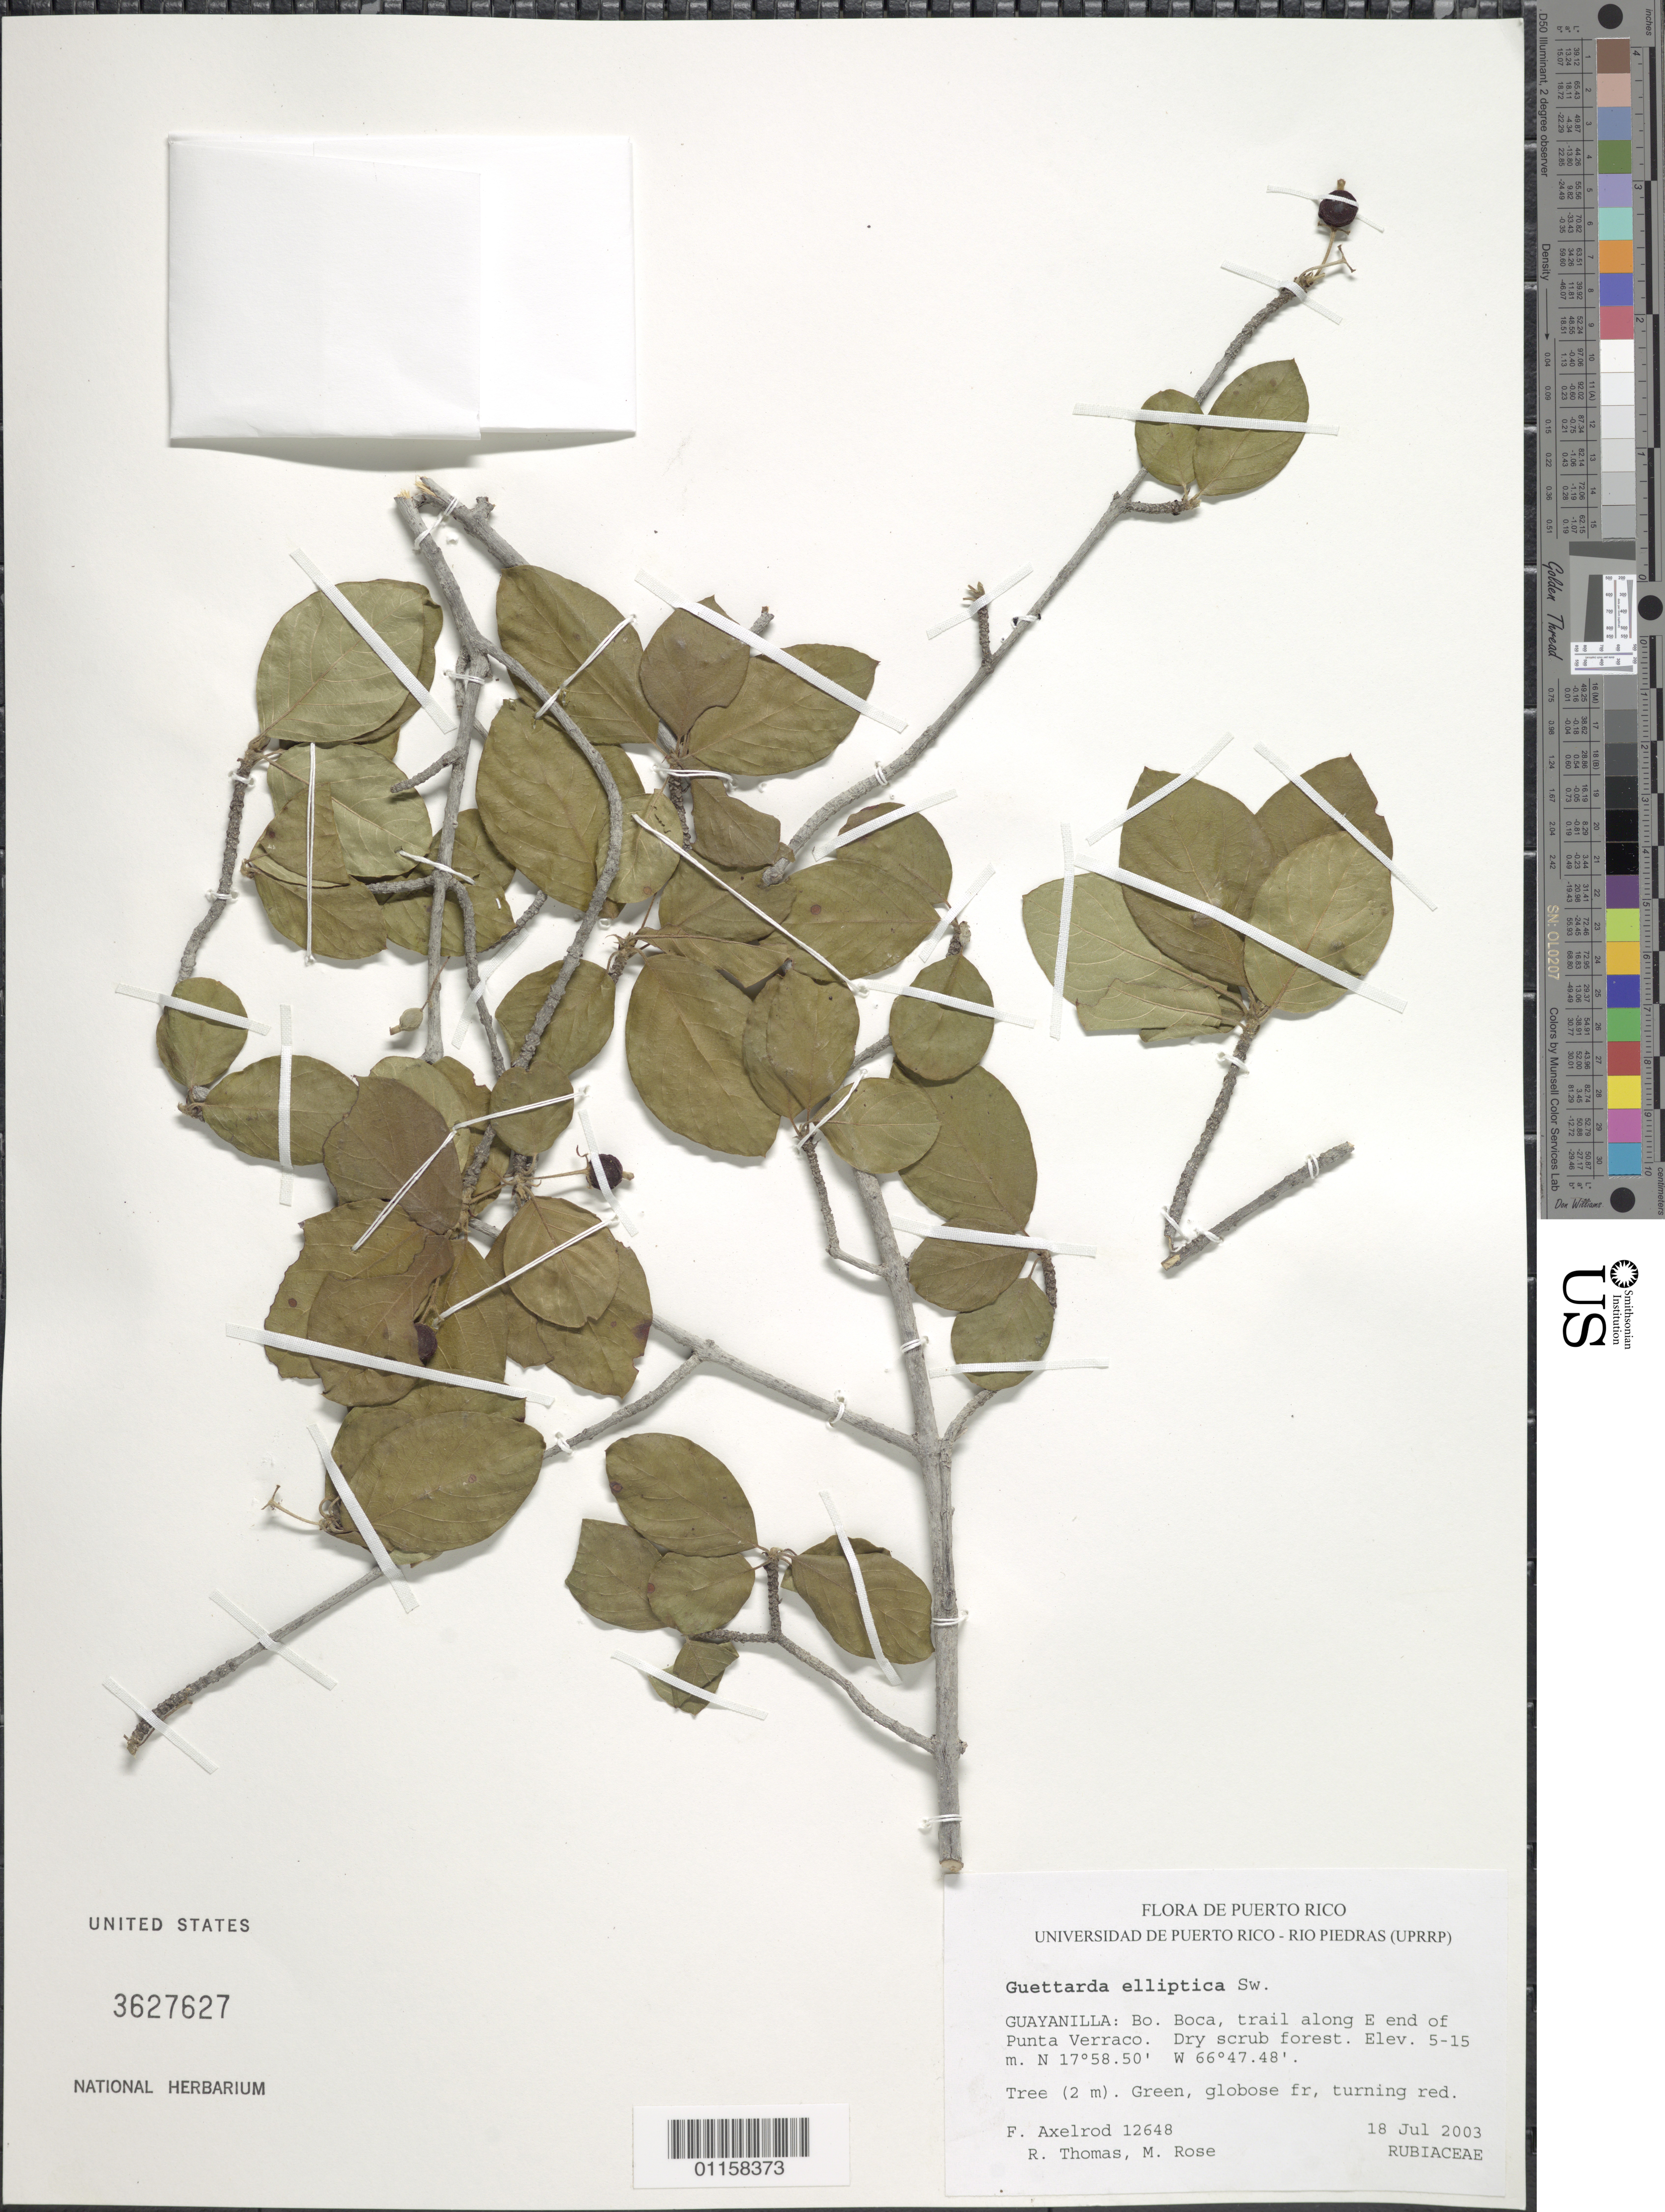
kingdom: Plantae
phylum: Tracheophyta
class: Magnoliopsida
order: Gentianales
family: Rubiaceae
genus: Guettarda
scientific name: Guettarda elliptica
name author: Sw.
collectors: F. S. Axelrod, R. Thomas & M. Rose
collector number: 12648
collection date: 2003-07-18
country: Puerto Rico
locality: Guayanilla. Bo. Boca, trail along E end of Punta Verraco.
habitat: Dry scrub forest.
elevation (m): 5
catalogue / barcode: US 3627627